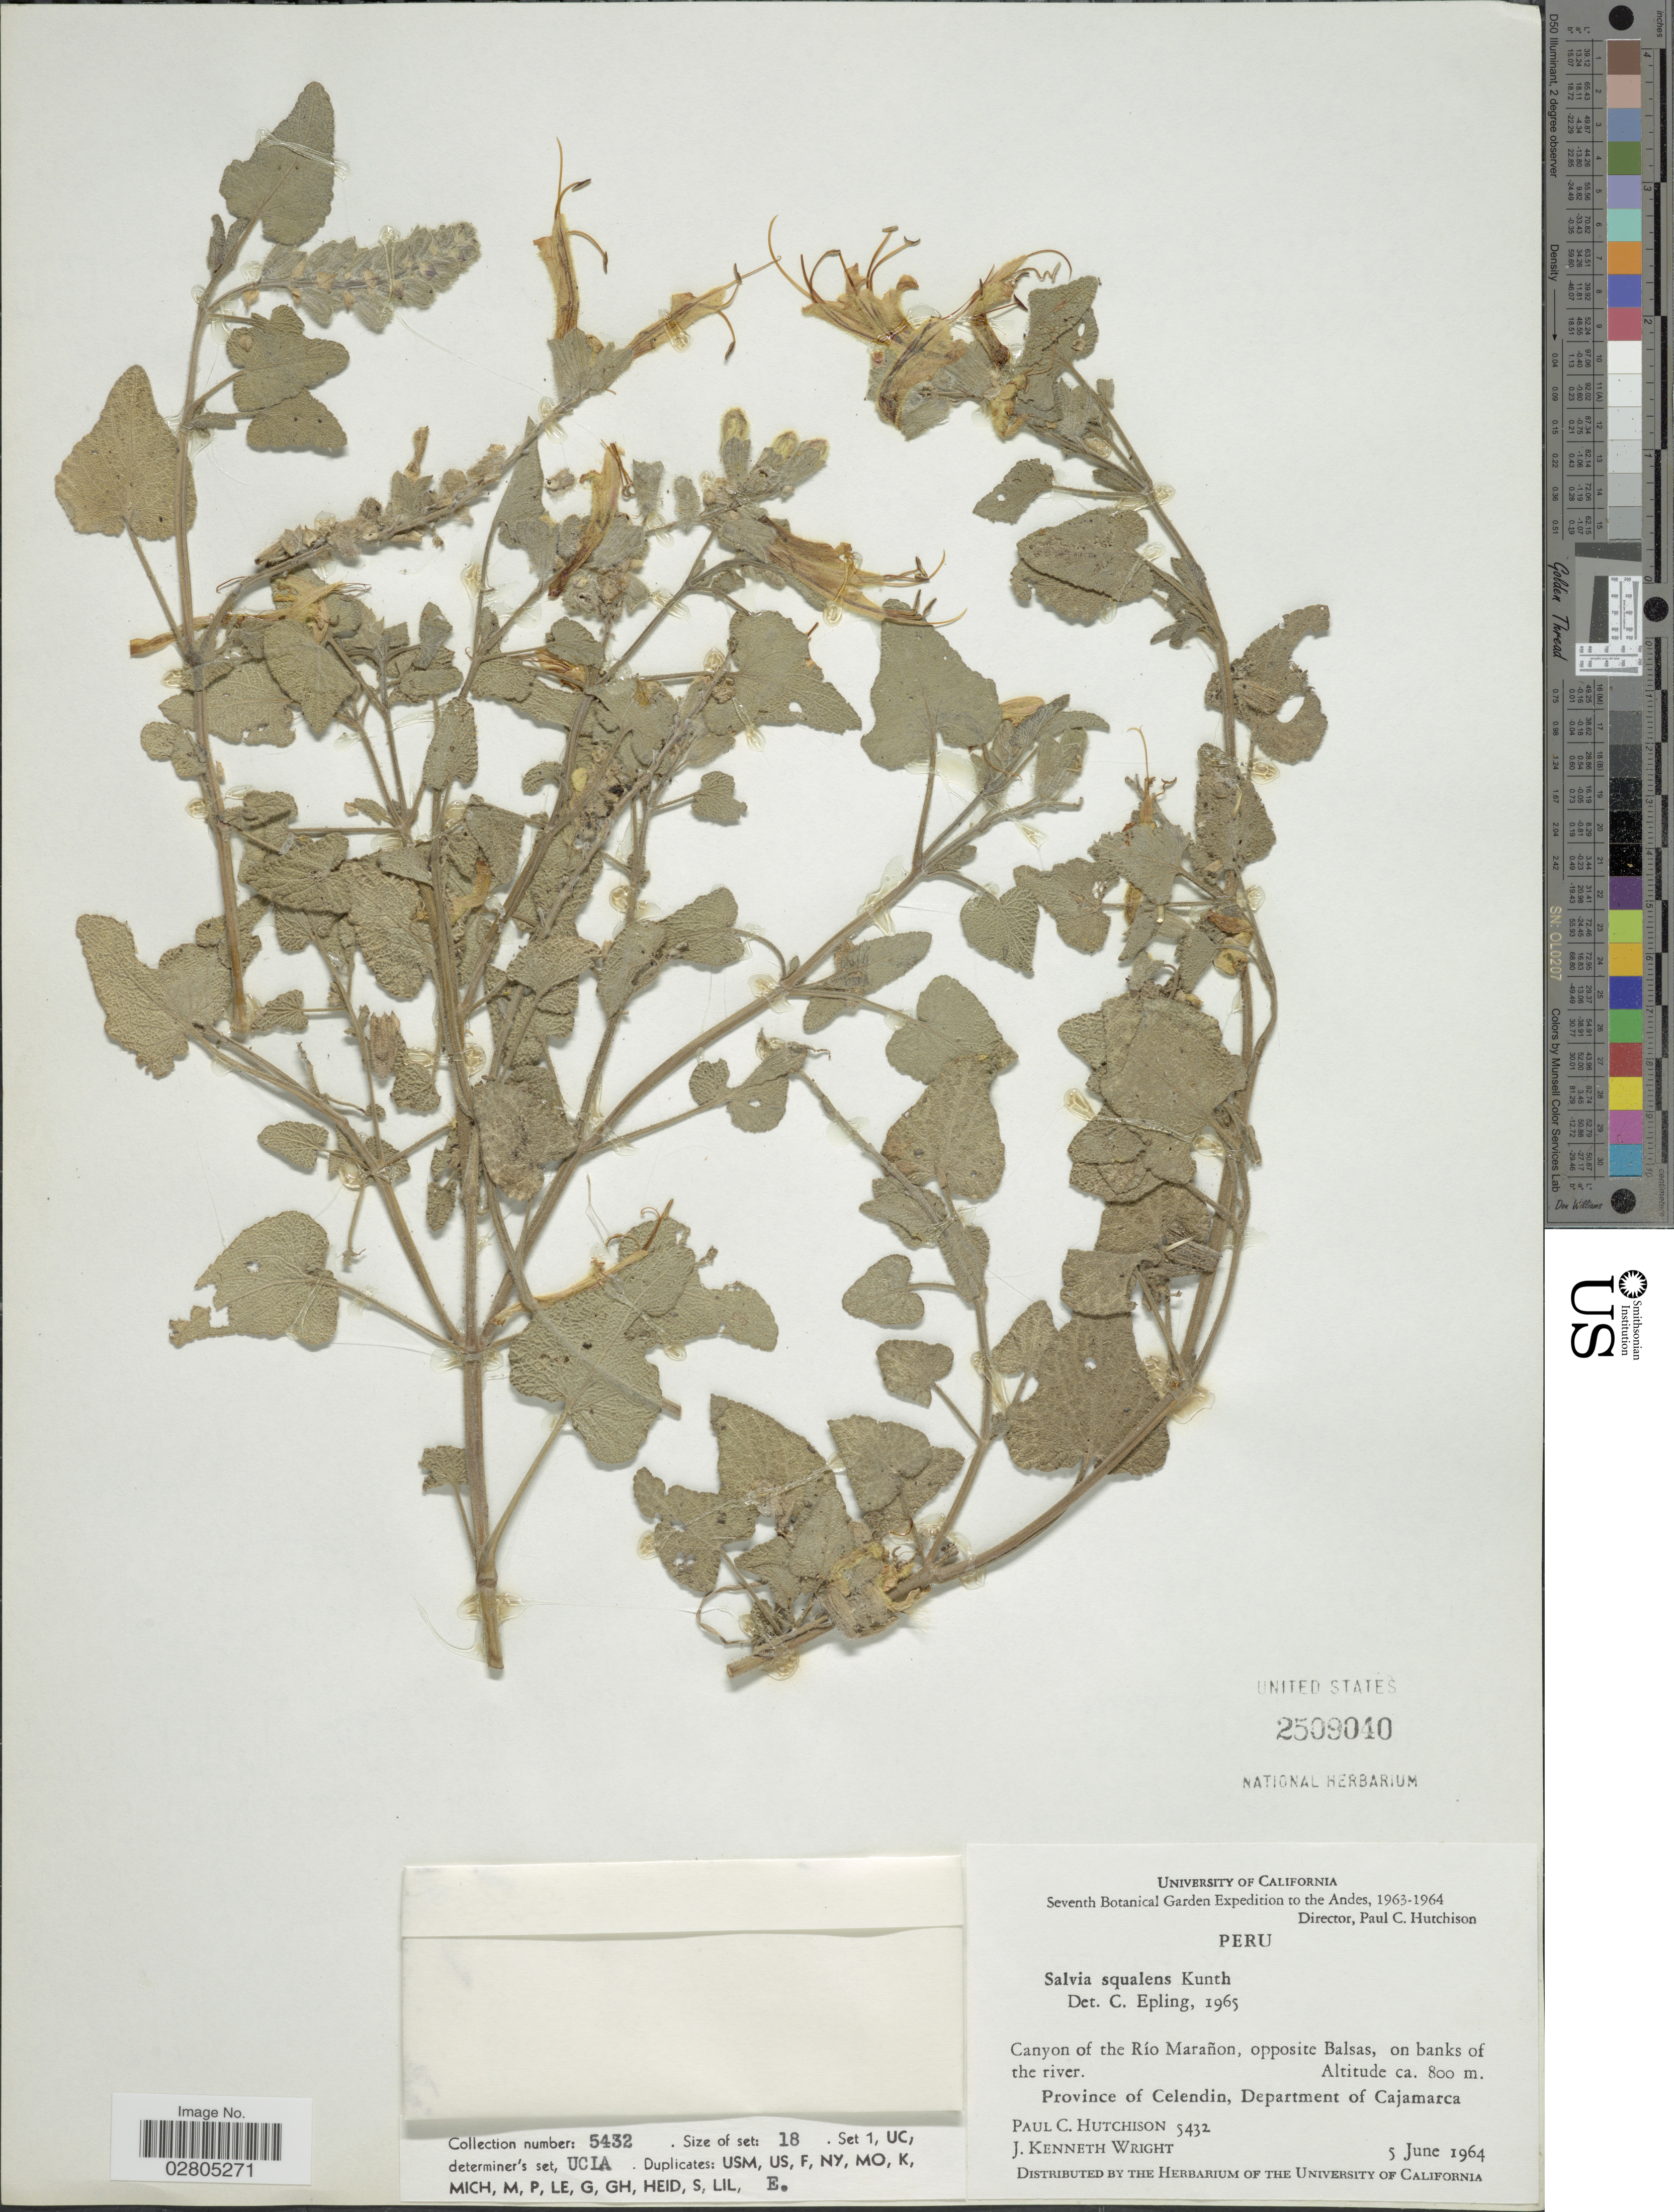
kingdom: Plantae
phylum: Tracheophyta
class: Magnoliopsida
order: Lamiales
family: Lamiaceae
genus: Salvia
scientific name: Salvia squalens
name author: Kunth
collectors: P. C. Hutchison & J. K. Wright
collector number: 5432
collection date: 1964-06-05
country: Peru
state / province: Cajamarca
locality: Andes. Canyon of the Río Marañon, opposite Balsas, on banks of river, Province of Celendin, Department of Cajamarca.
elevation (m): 800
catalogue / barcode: US 2509040